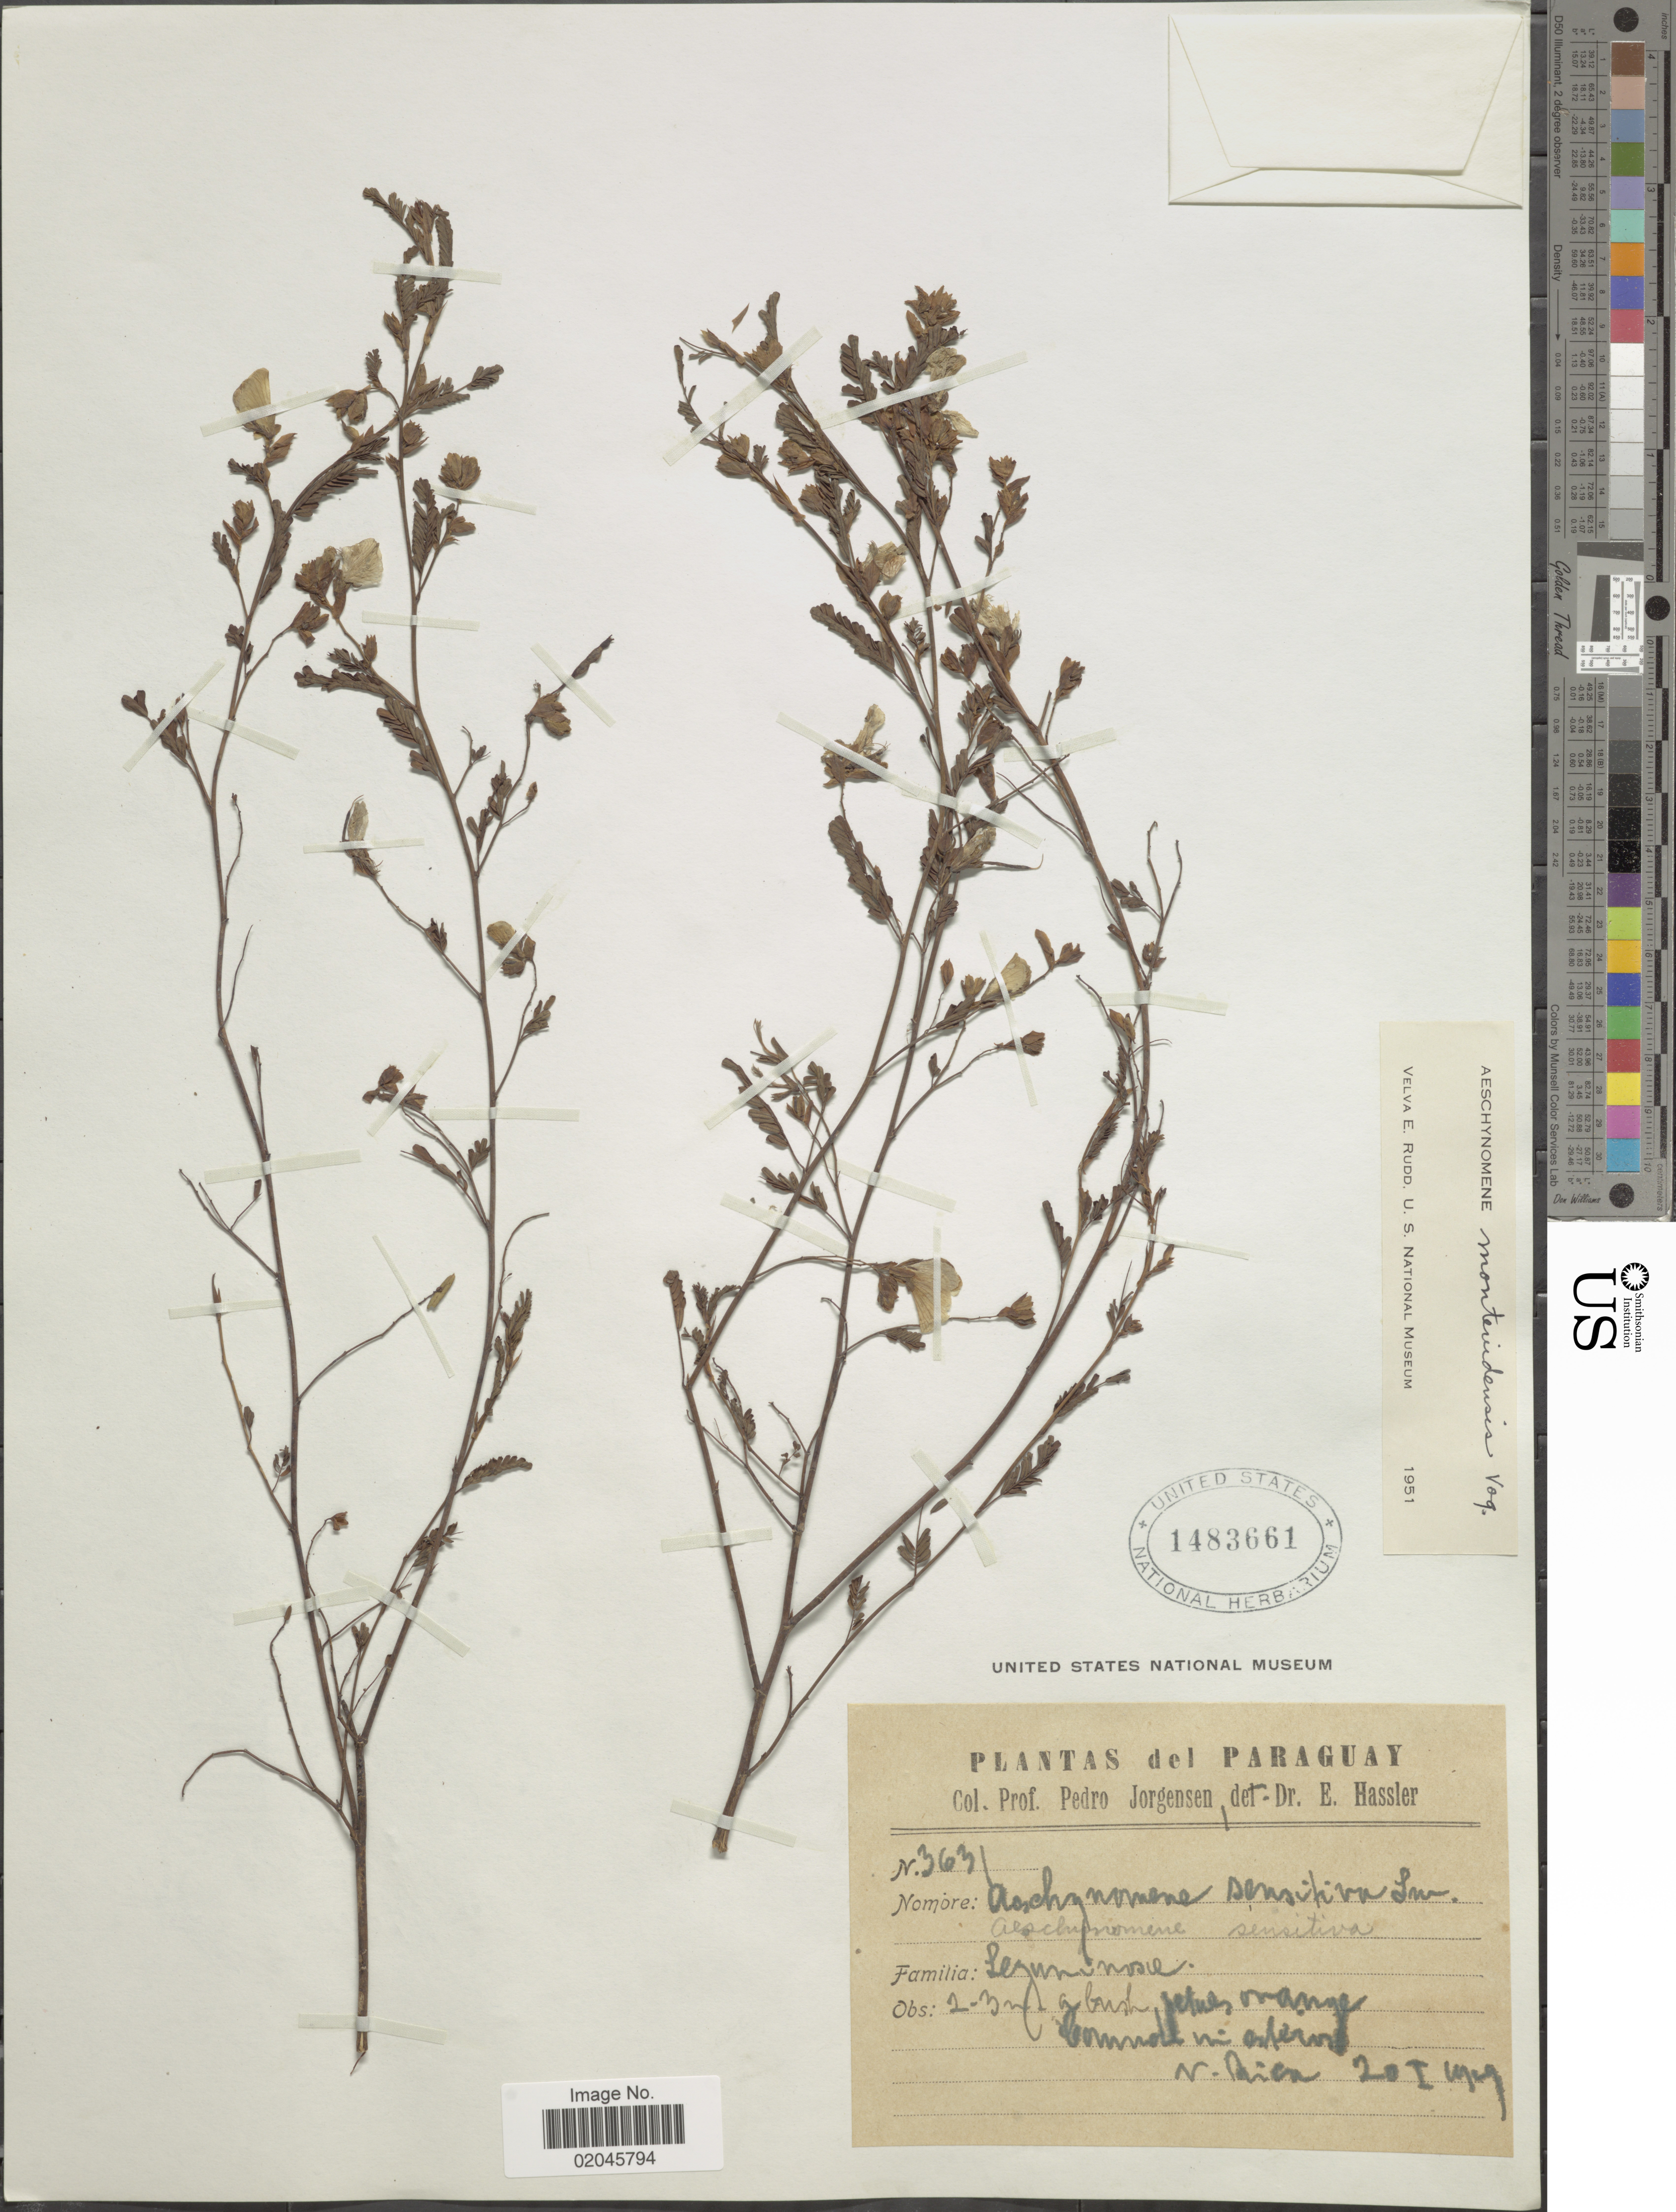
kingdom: Plantae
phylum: Tracheophyta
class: Magnoliopsida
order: Fabales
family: Fabaceae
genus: Aeschynomene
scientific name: Aeschynomene montevidensis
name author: Vogel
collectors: P. Jörgensen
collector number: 3631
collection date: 1929-01-20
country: Paraguay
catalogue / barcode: US 1483661